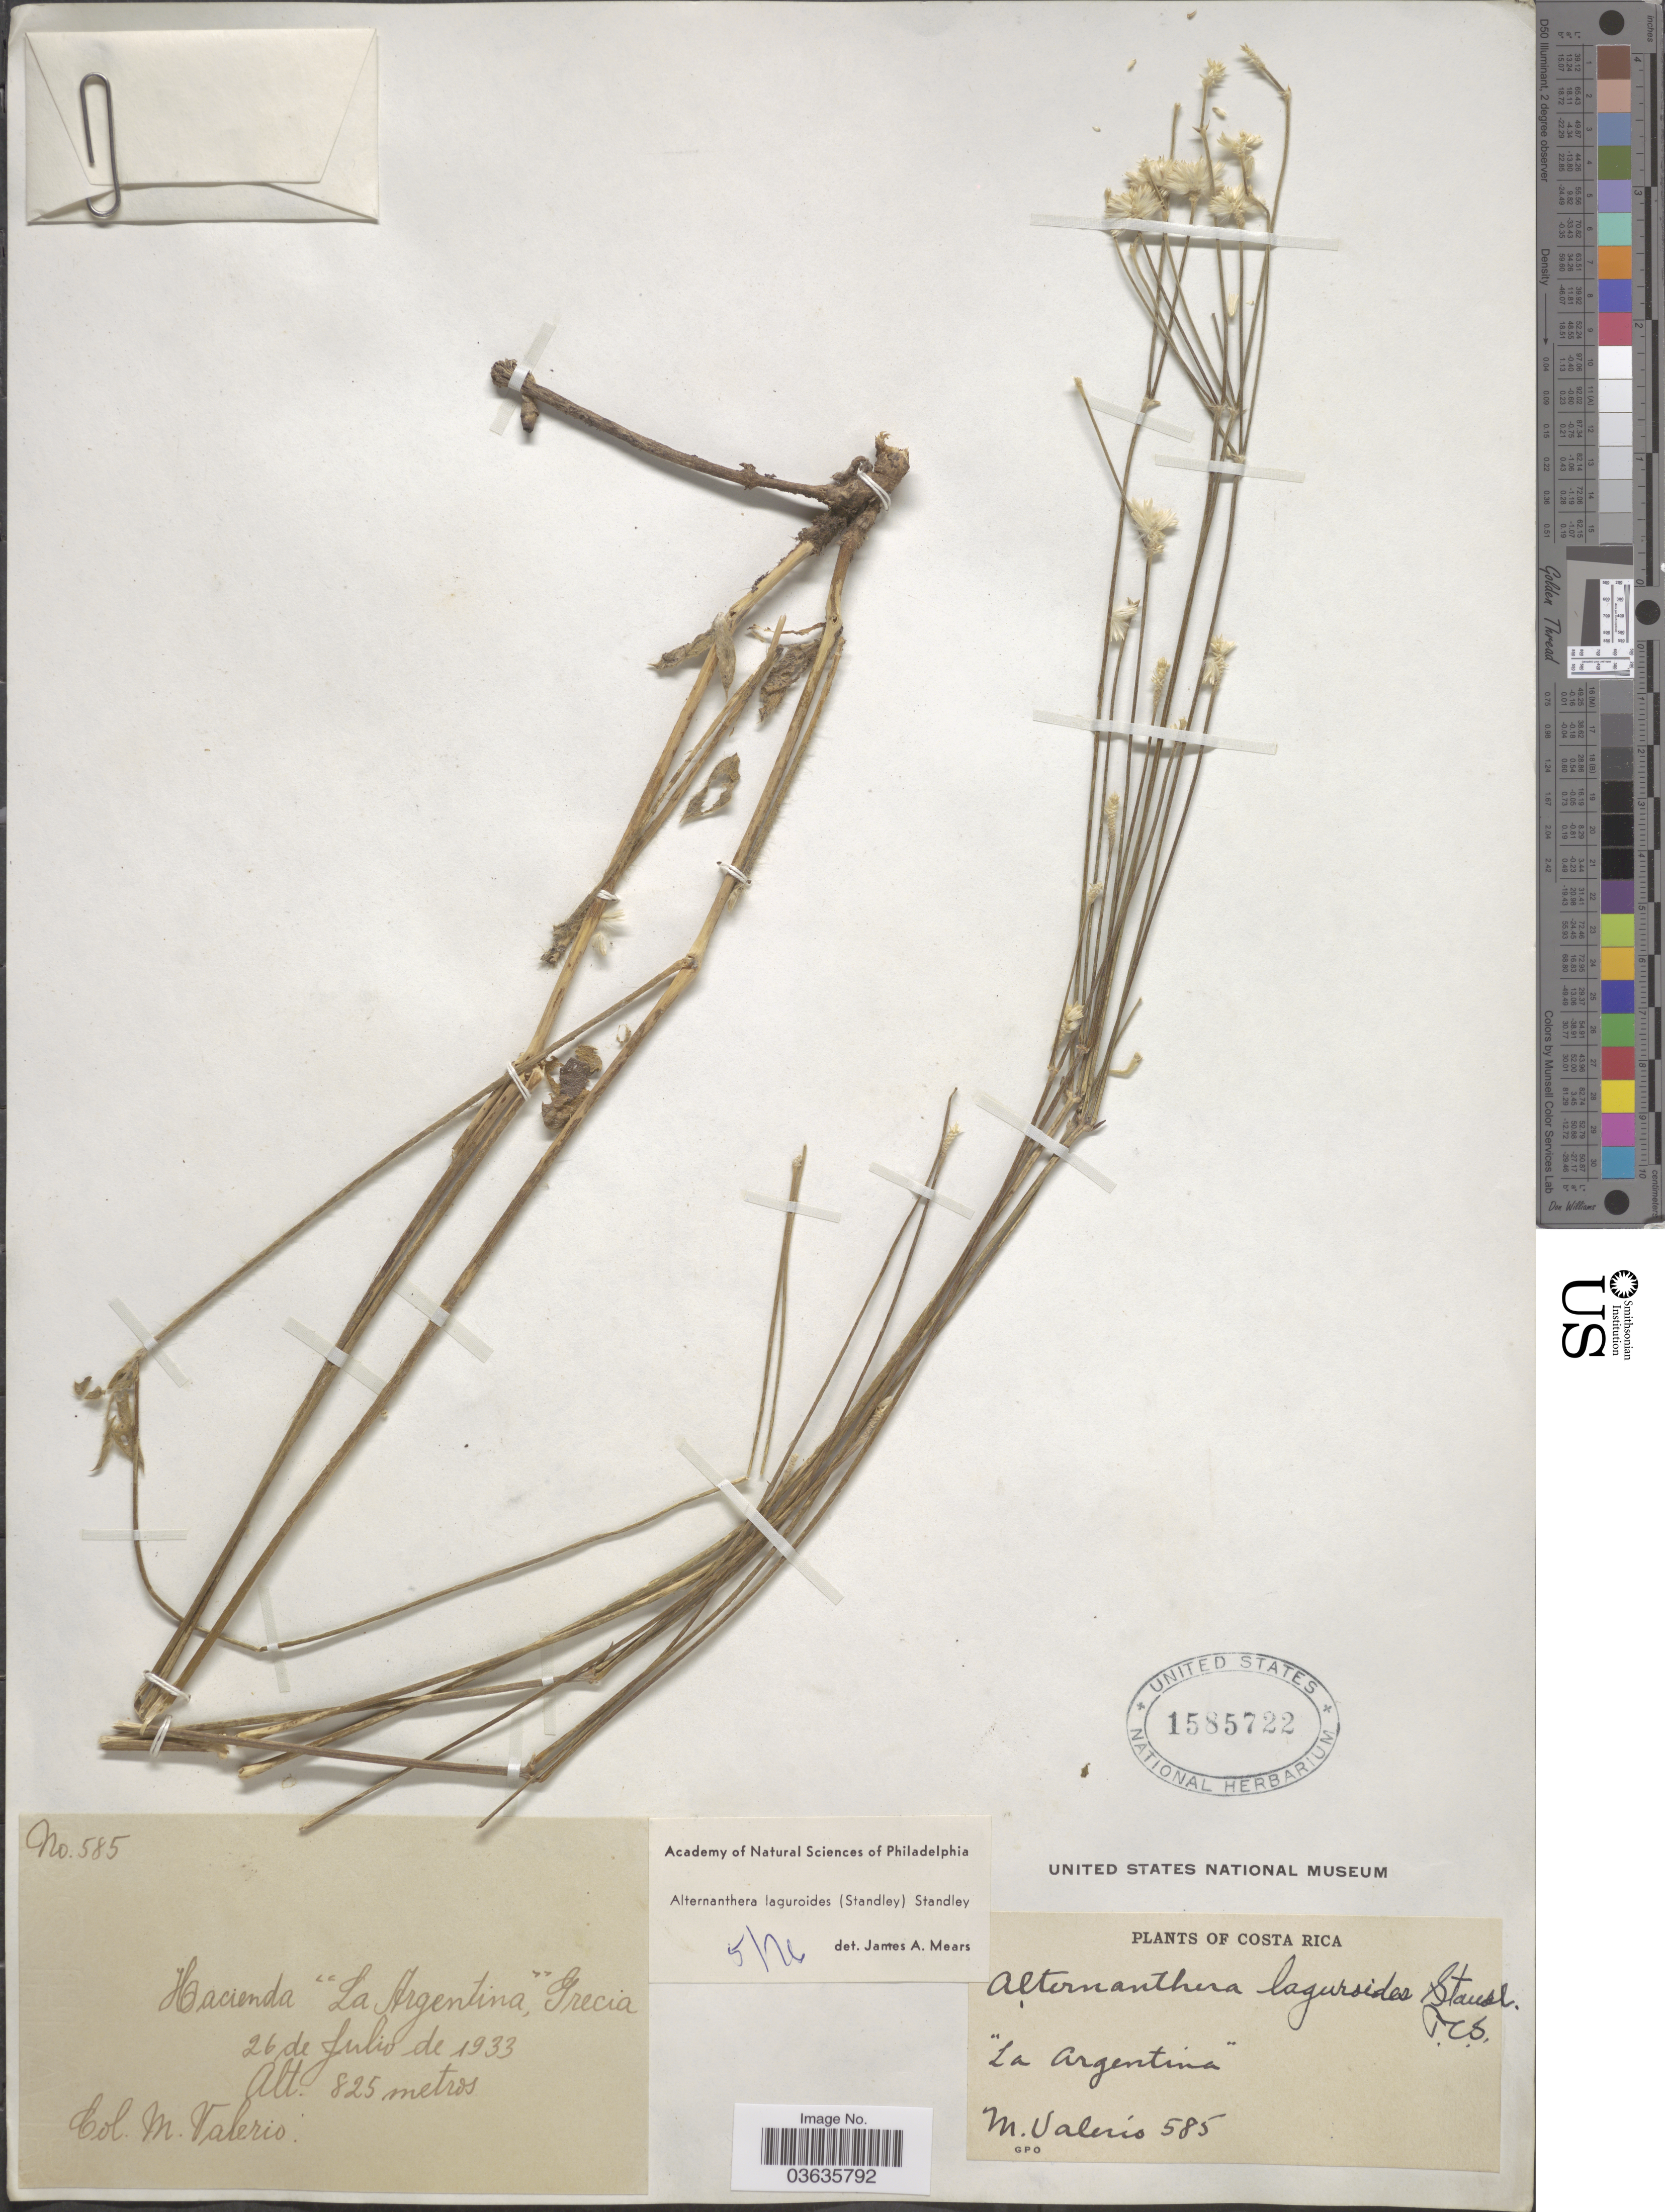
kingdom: Plantae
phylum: Tracheophyta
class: Magnoliopsida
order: Caryophyllales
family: Amaranthaceae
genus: Alternanthera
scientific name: Alternanthera laguroides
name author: (Standl.) Standl.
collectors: M. Valerio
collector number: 585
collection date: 1933-07-26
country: Costa Rica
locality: Hacienda "La Argentina," Grecia.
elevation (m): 825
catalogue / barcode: US 1585722